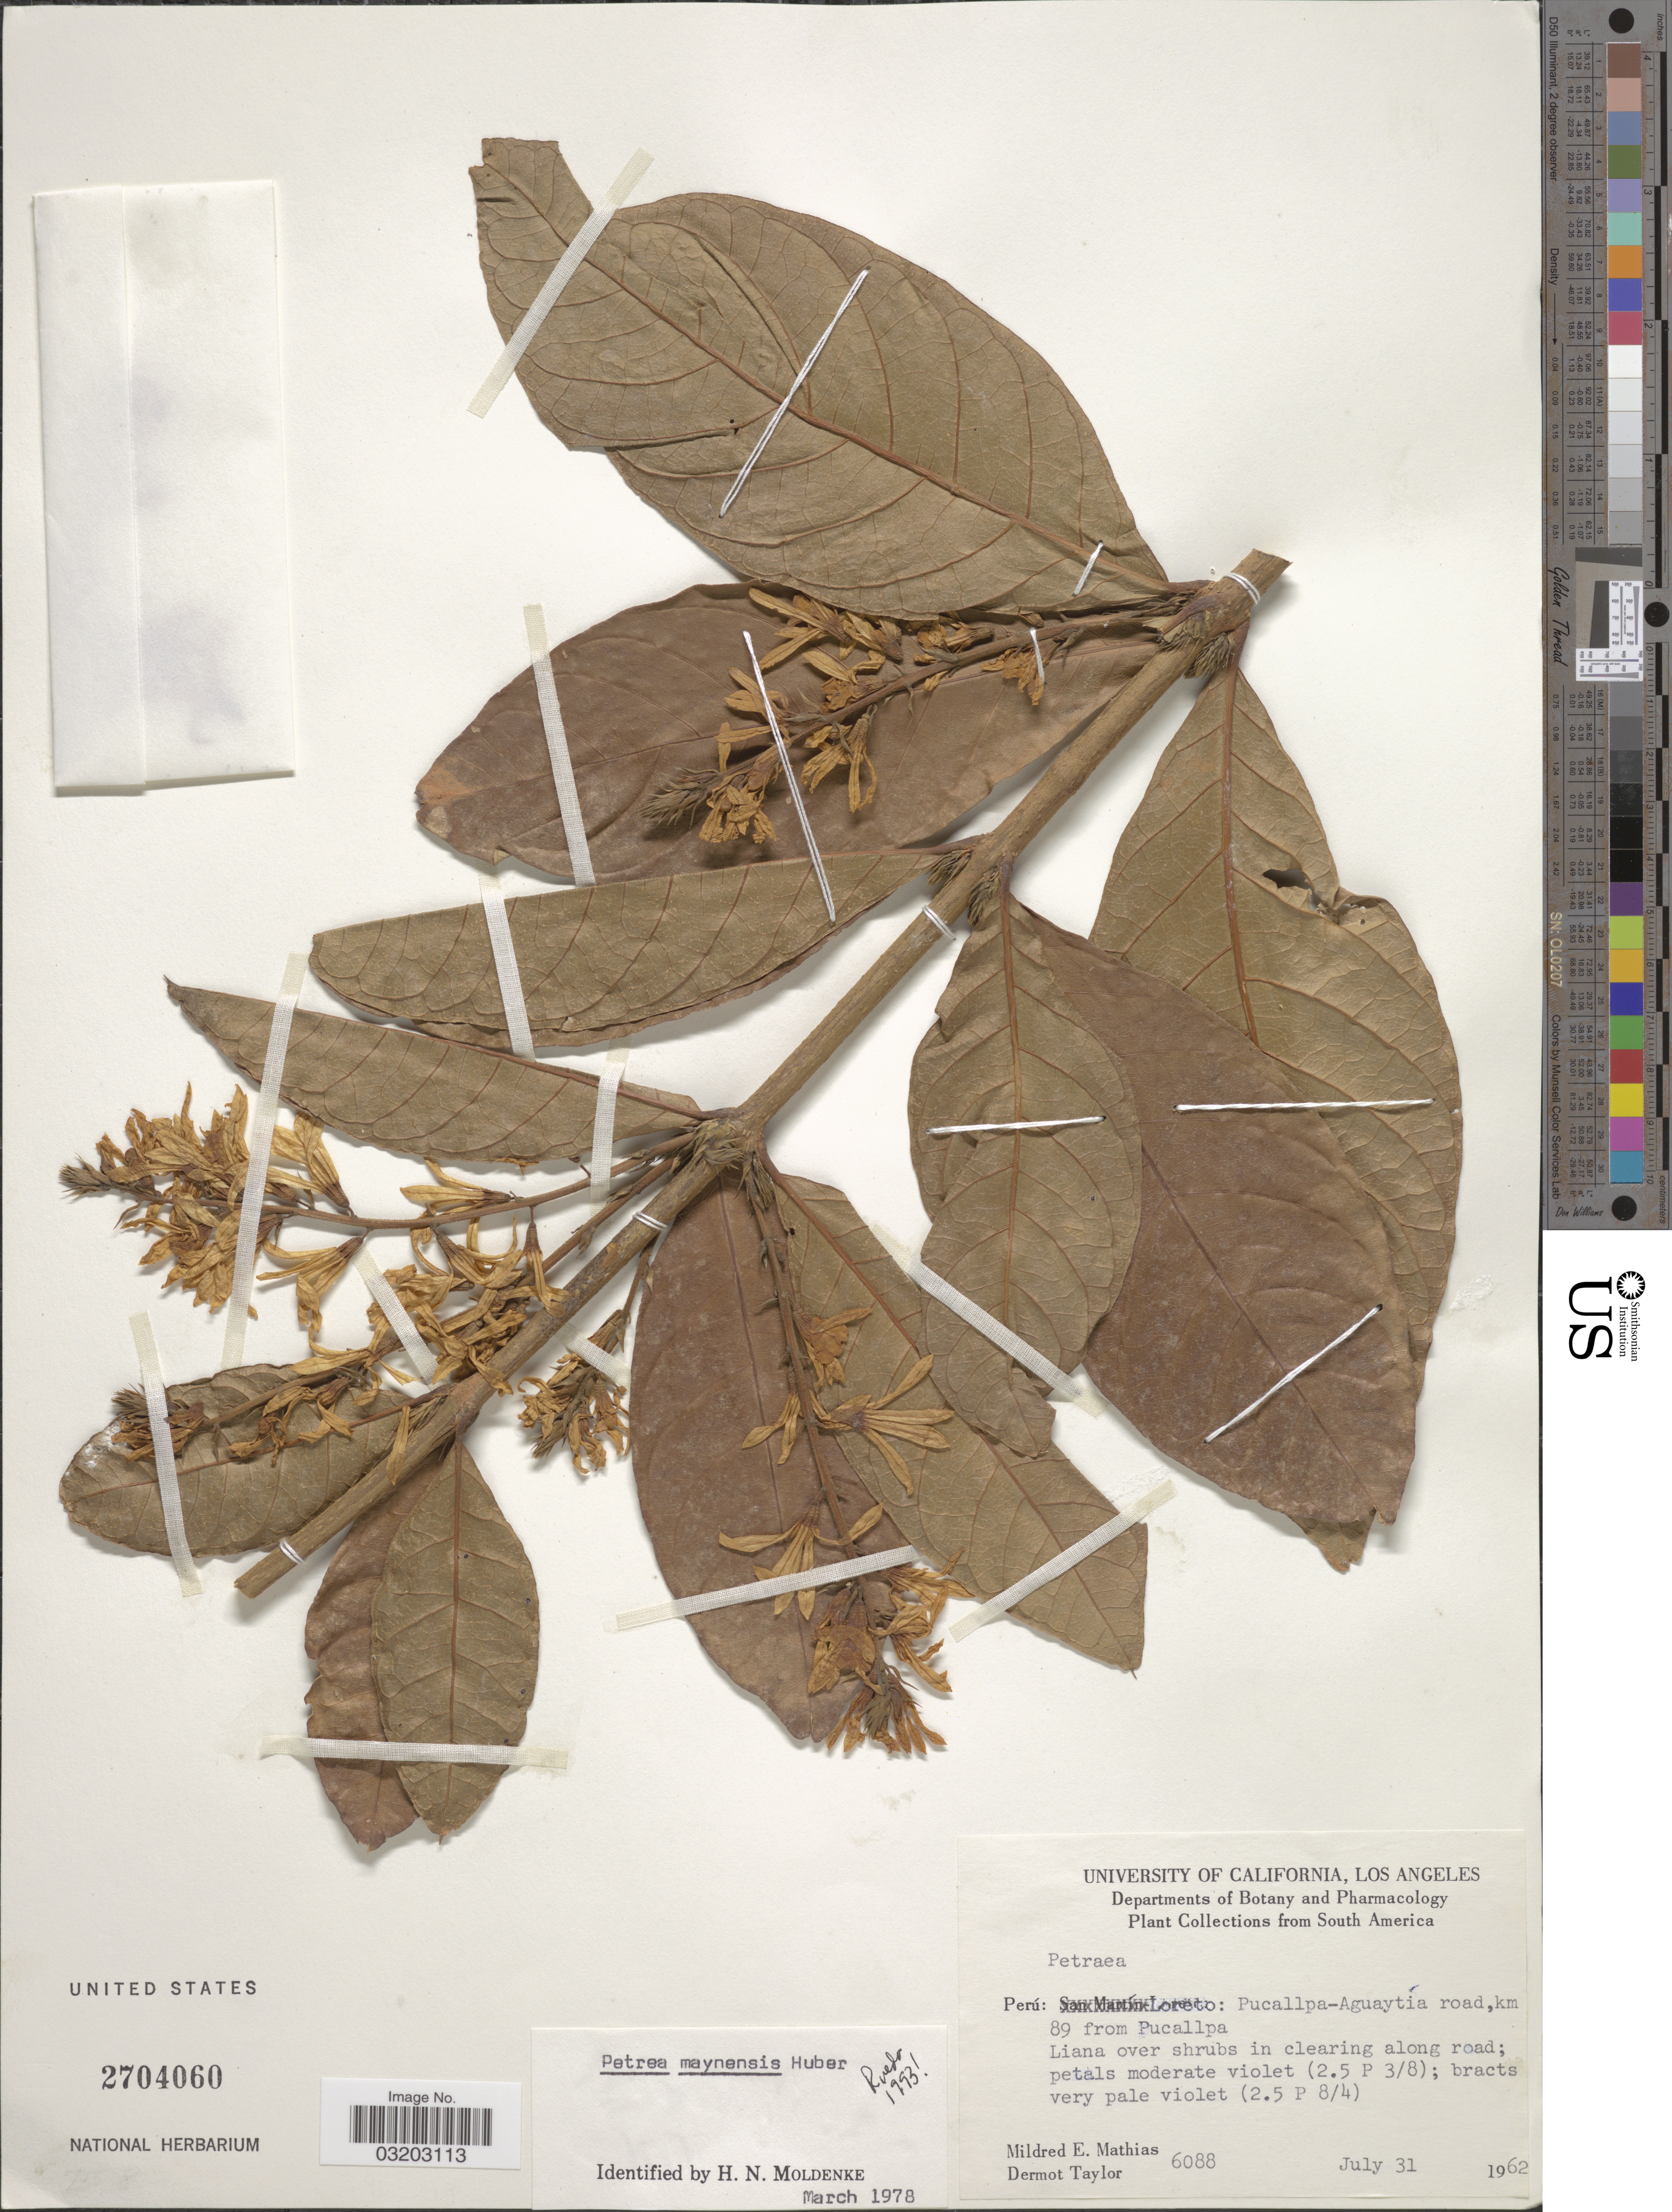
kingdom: Plantae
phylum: Tracheophyta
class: Magnoliopsida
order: Lamiales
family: Verbenaceae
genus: Petrea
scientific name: Petrea maynensis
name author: Huber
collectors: M. E. Mathias & D. Taylor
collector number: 6088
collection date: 1962-07-31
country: Peru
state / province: Loreto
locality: Pucallpa-Aguaytía road, km 89 from Pucallpa.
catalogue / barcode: US 2704060